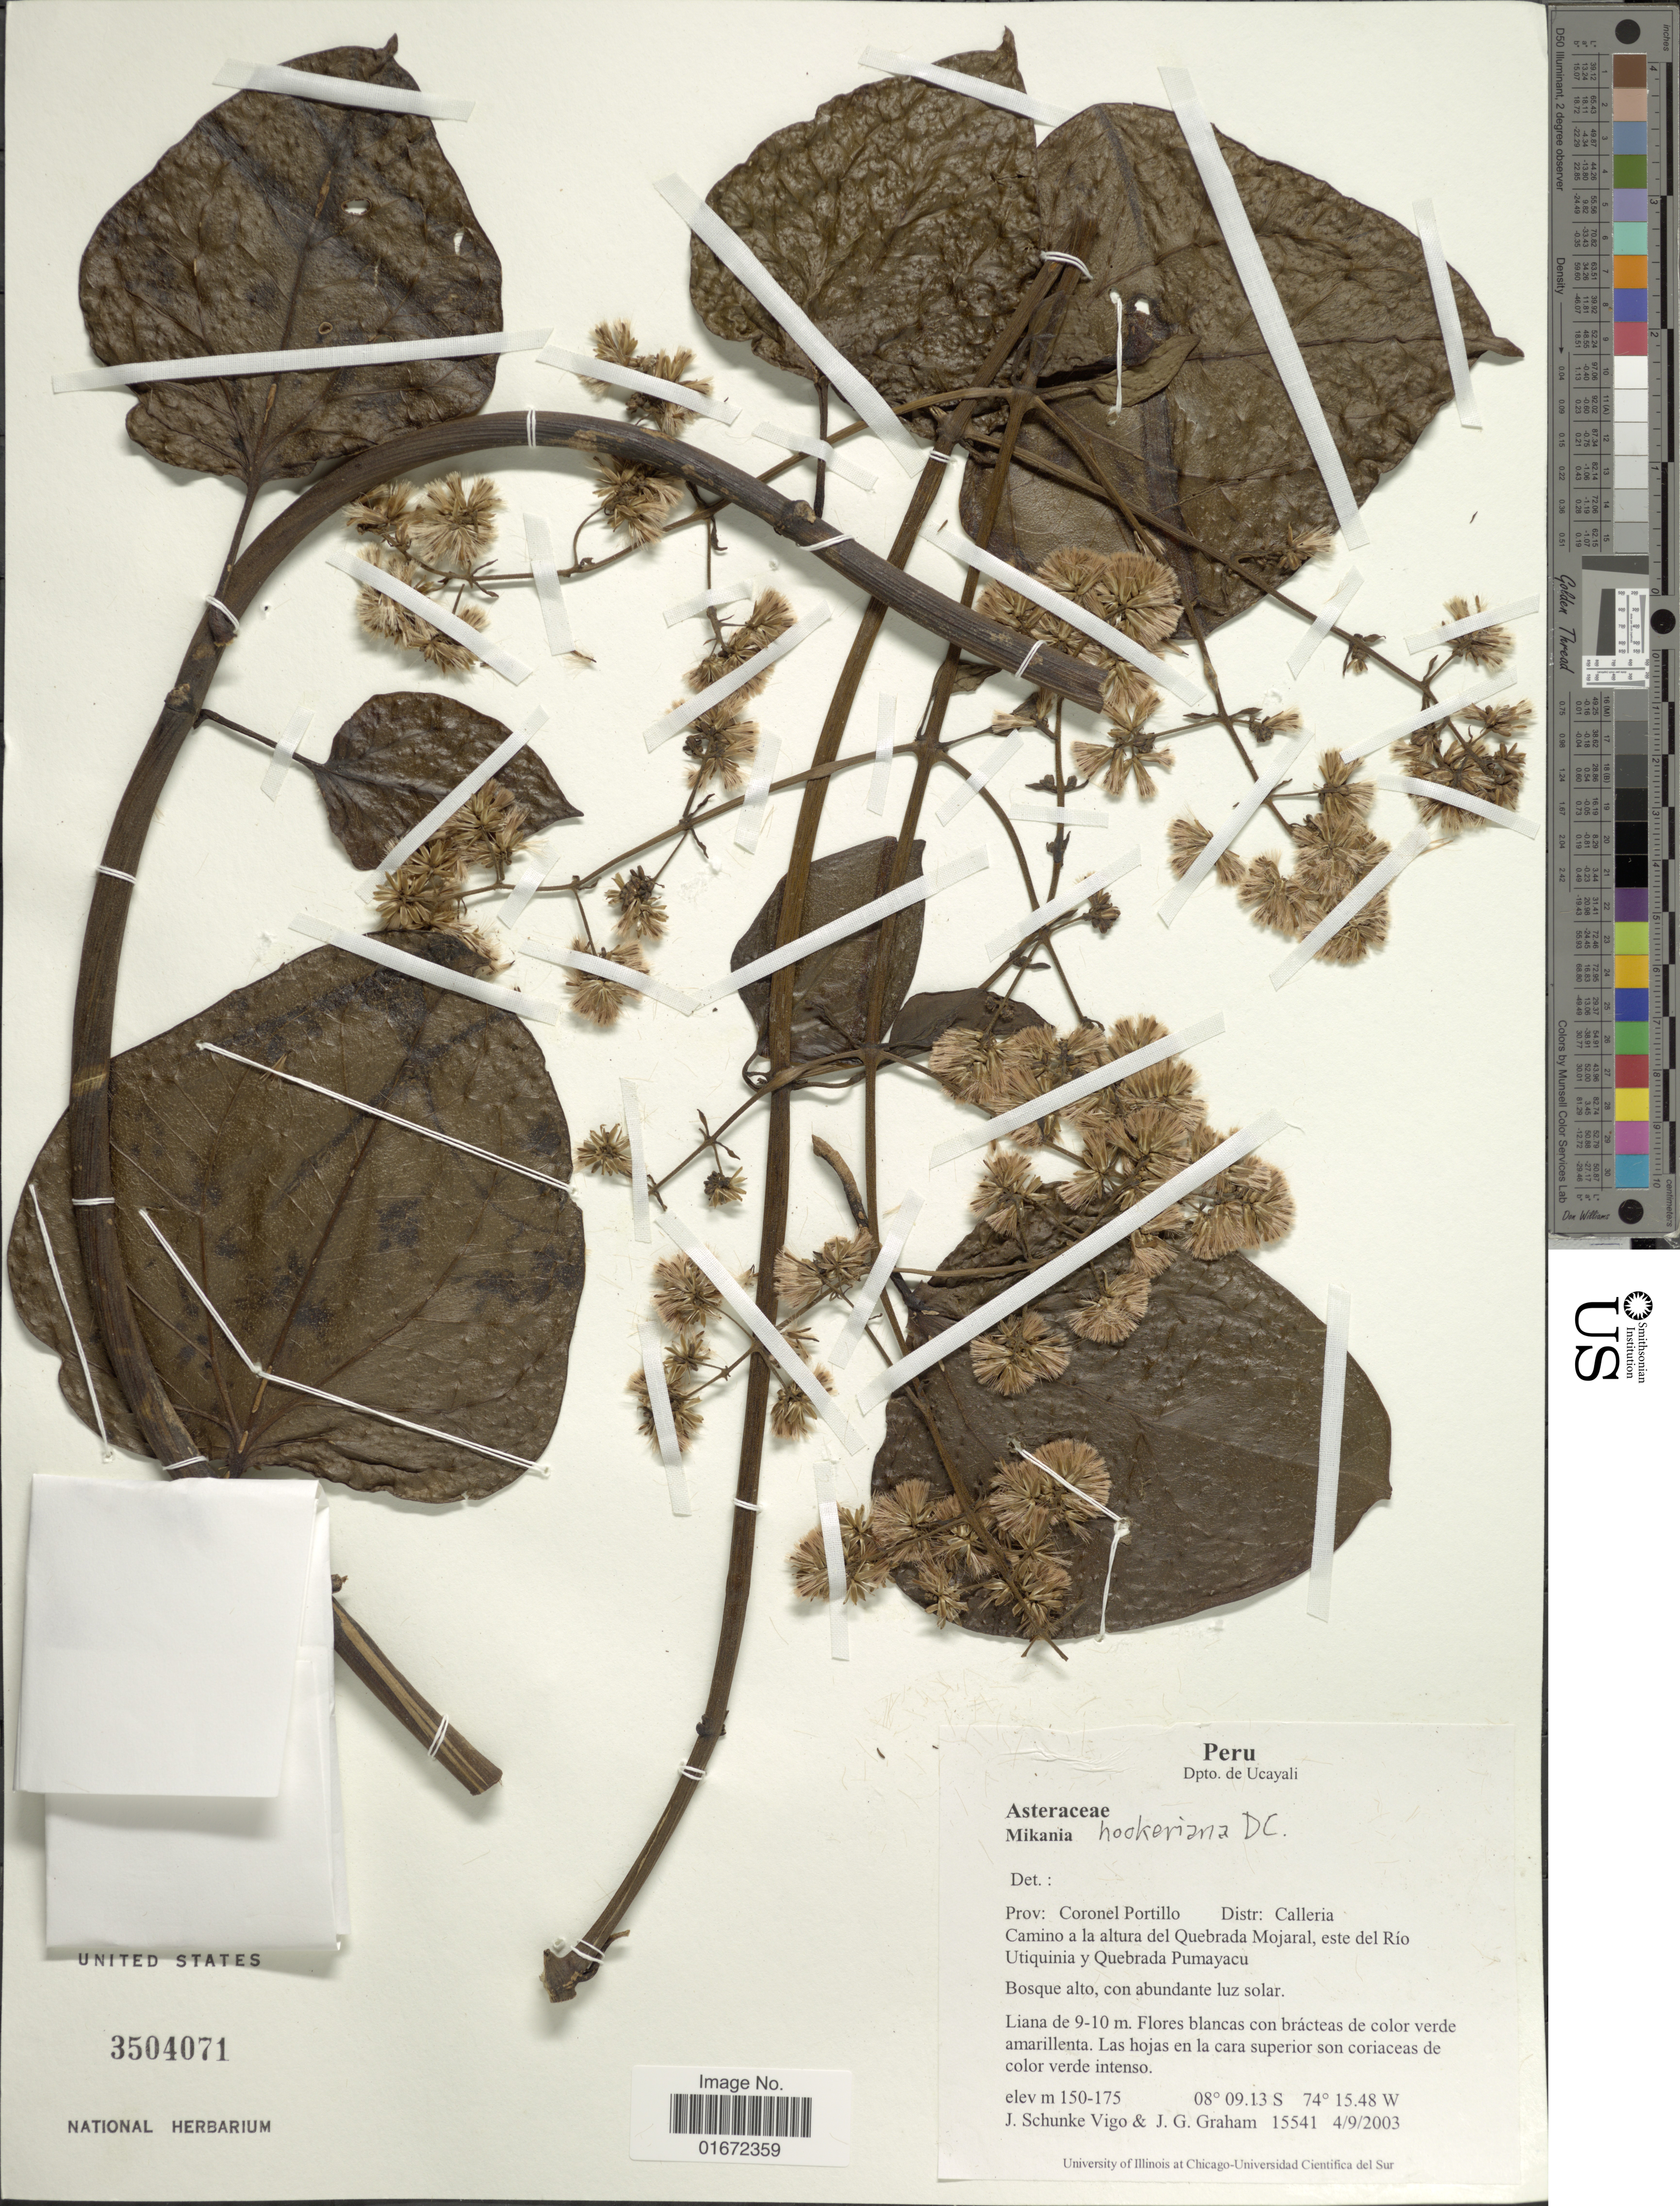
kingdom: Plantae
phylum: Tracheophyta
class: Magnoliopsida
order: Asterales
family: Asteraceae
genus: Mikania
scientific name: Mikania hookeriana var. platyphylla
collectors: J. Schunke Vigo & J. Graham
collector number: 15541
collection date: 2003-09-04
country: Peru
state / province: Ucayali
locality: Dpto. de Ucayali. Prov: Coronel Portillo. Distr: Calleria. Camino a la altura del Quebrada Mojaral, este del Rio Utiquinia y Quebrada Pumayacu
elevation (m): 150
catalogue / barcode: US 3504071